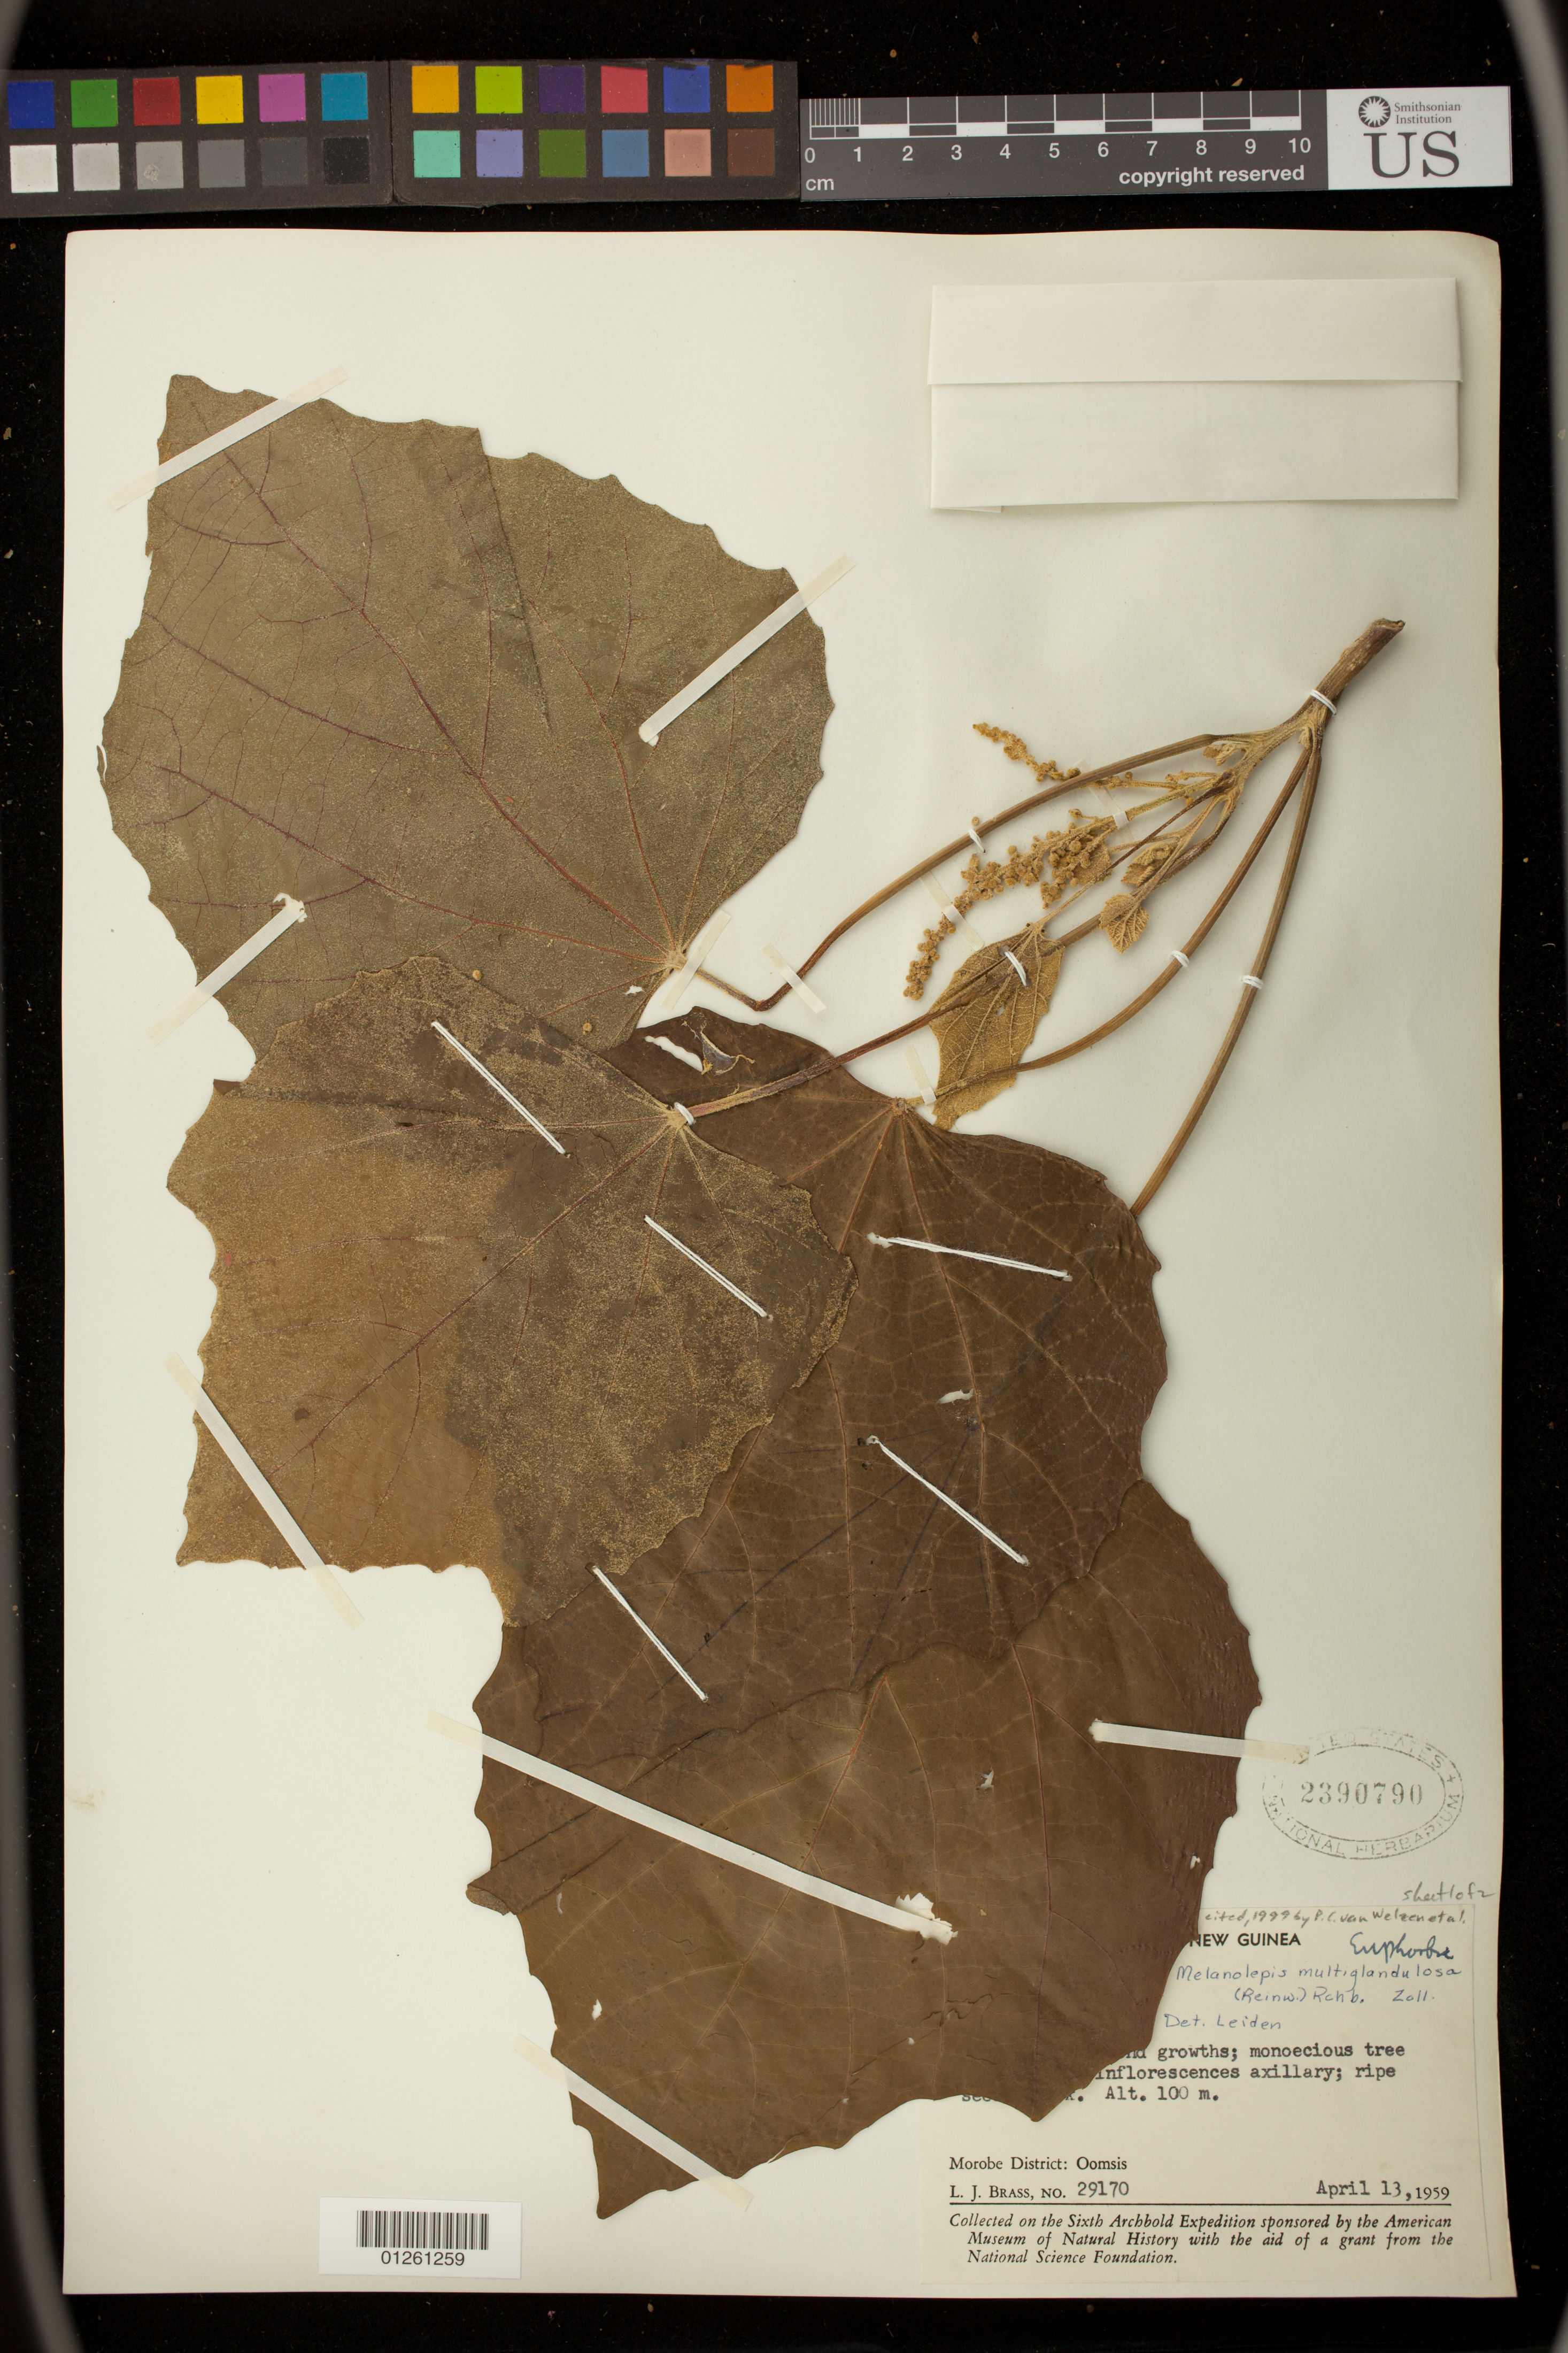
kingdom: Plantae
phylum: Tracheophyta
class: Magnoliopsida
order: Malpighiales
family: Euphorbiaceae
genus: Melanolepis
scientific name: Melanolepis multiglandulosa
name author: (Reinw. ex Blume) Rchb. f. & Zoll.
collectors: L. J. Brass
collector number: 29170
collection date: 1959-04-13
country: Papua New Guinea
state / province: Morobe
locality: Oomsis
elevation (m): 100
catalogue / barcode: US 2390790